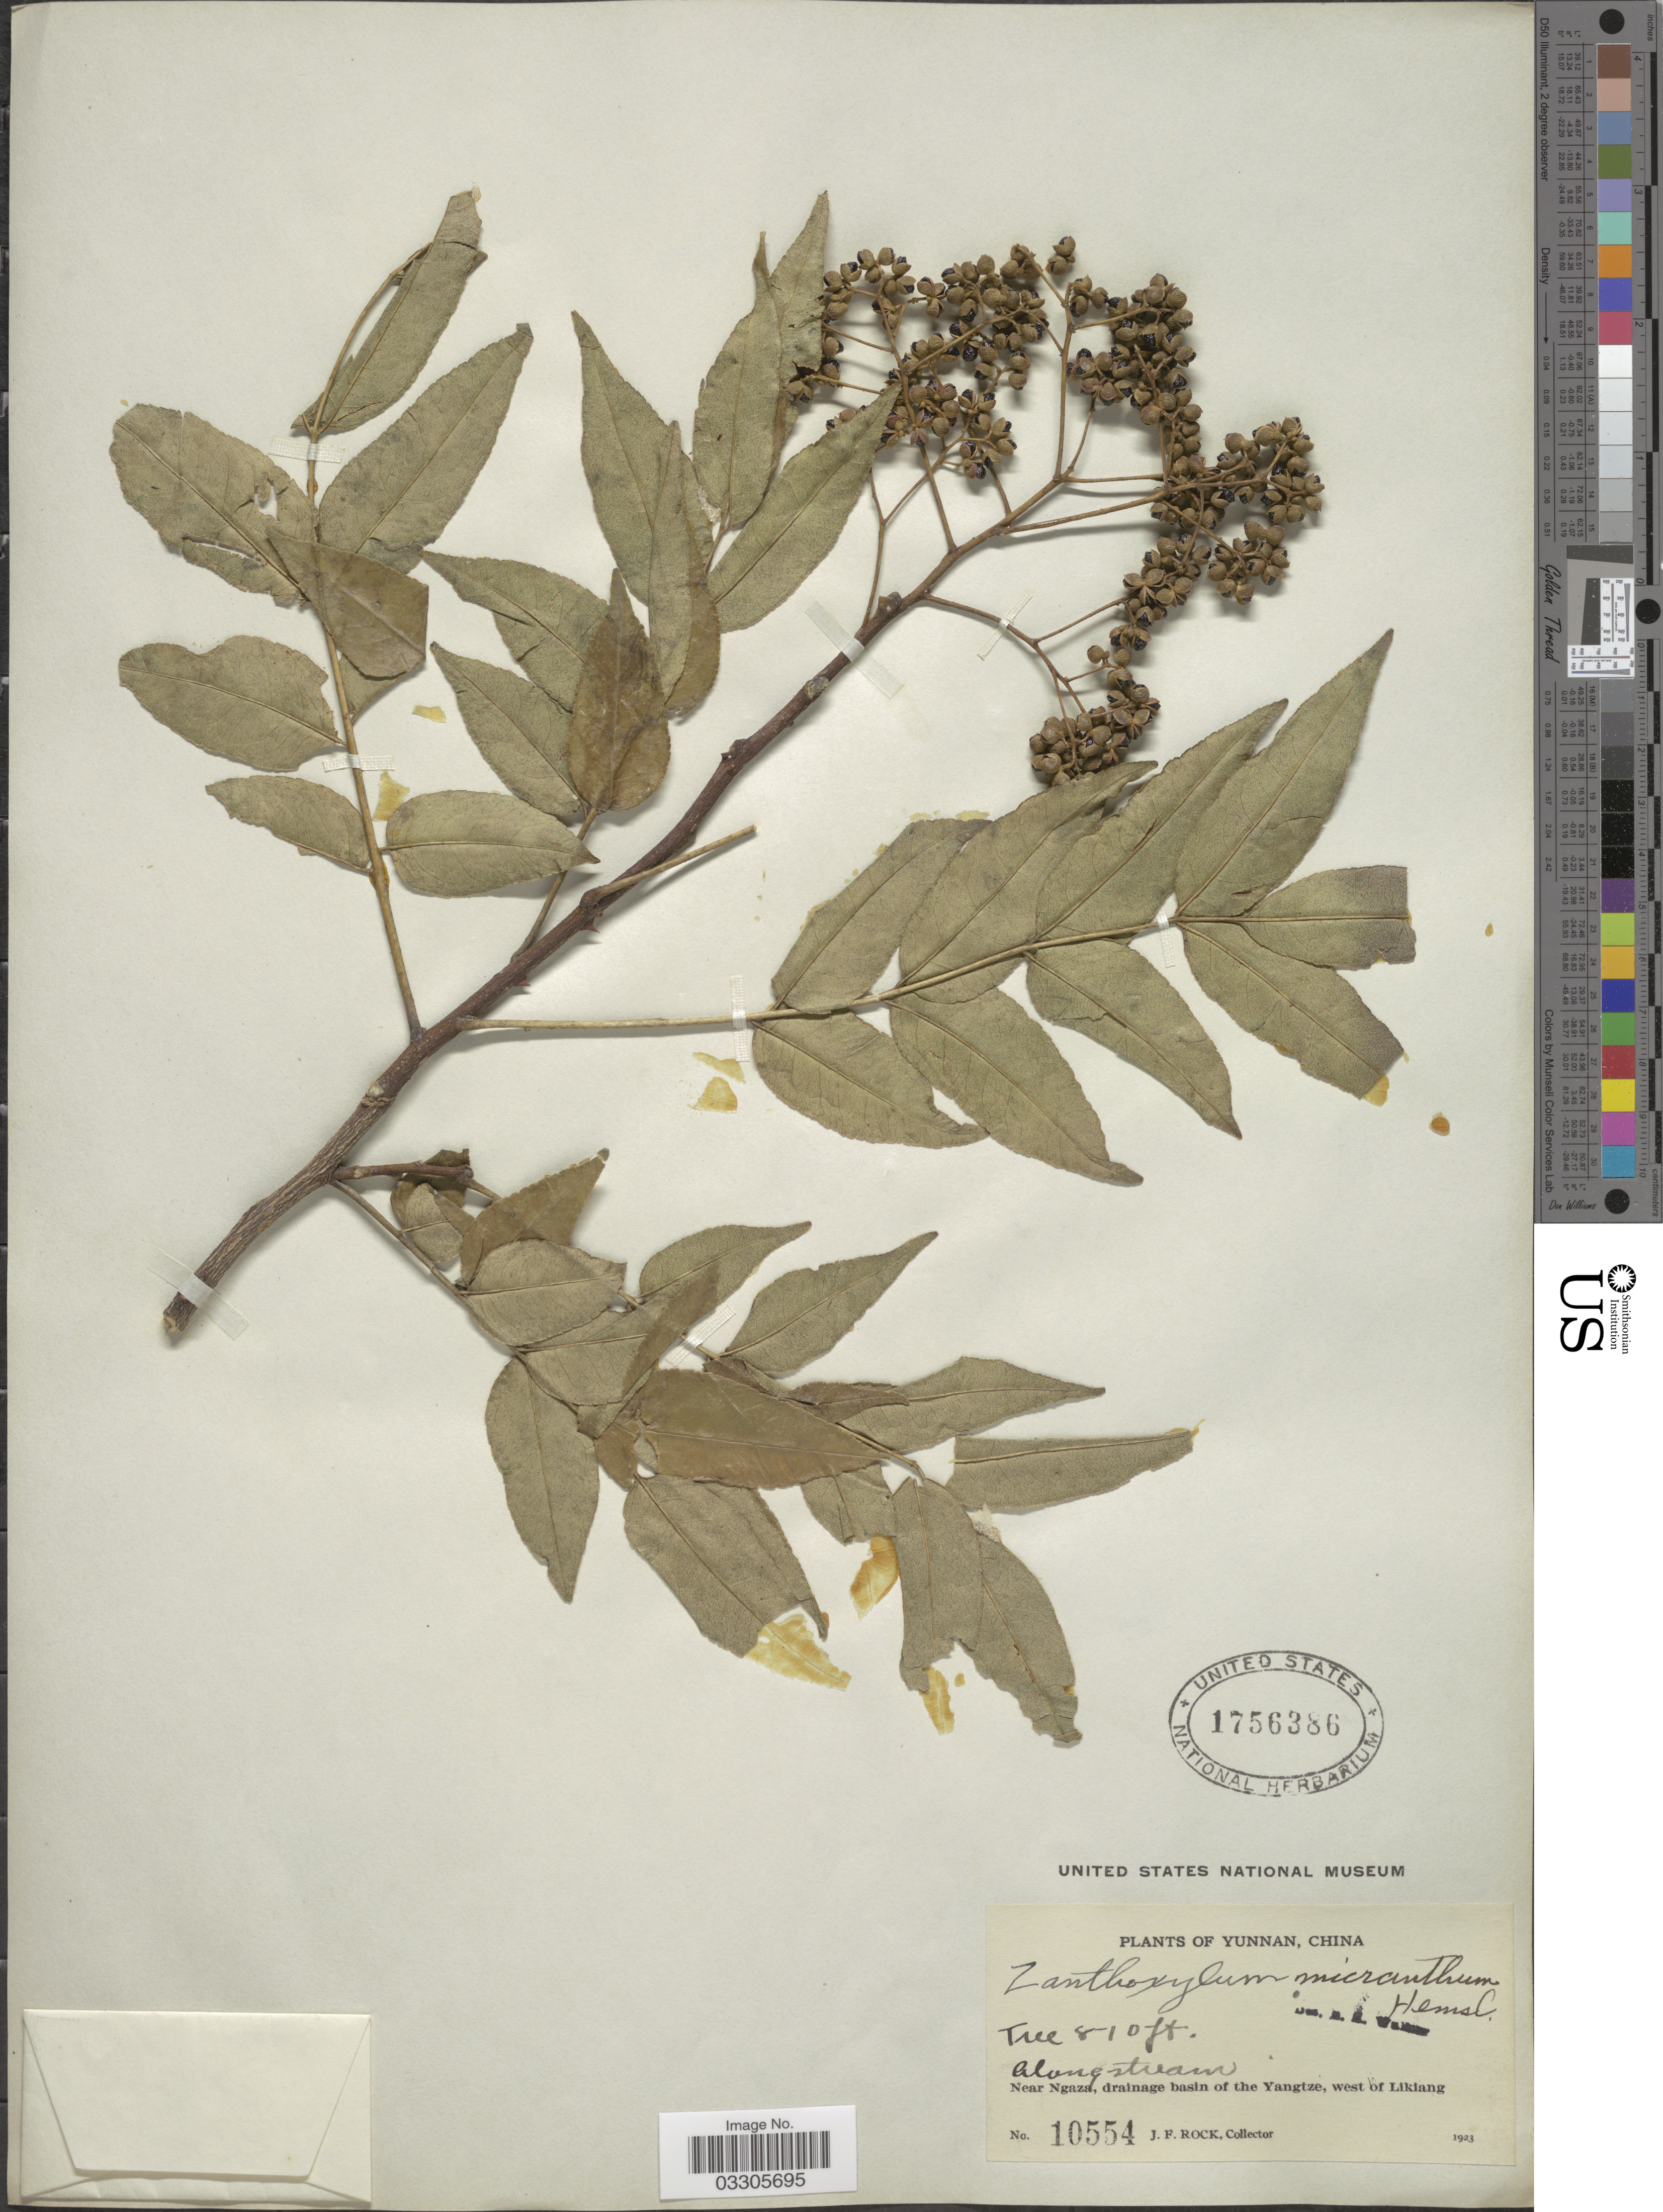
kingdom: Plantae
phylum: Tracheophyta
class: Magnoliopsida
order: Sapindales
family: Rutaceae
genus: Zanthoxylum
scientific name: Zanthoxylum micranthum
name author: Hemsl.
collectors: J. Rock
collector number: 10554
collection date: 1923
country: China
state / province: Yunnan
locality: Near Ngaza, drainage basin of Yangtze, west of Likiang.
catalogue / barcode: US 1756386